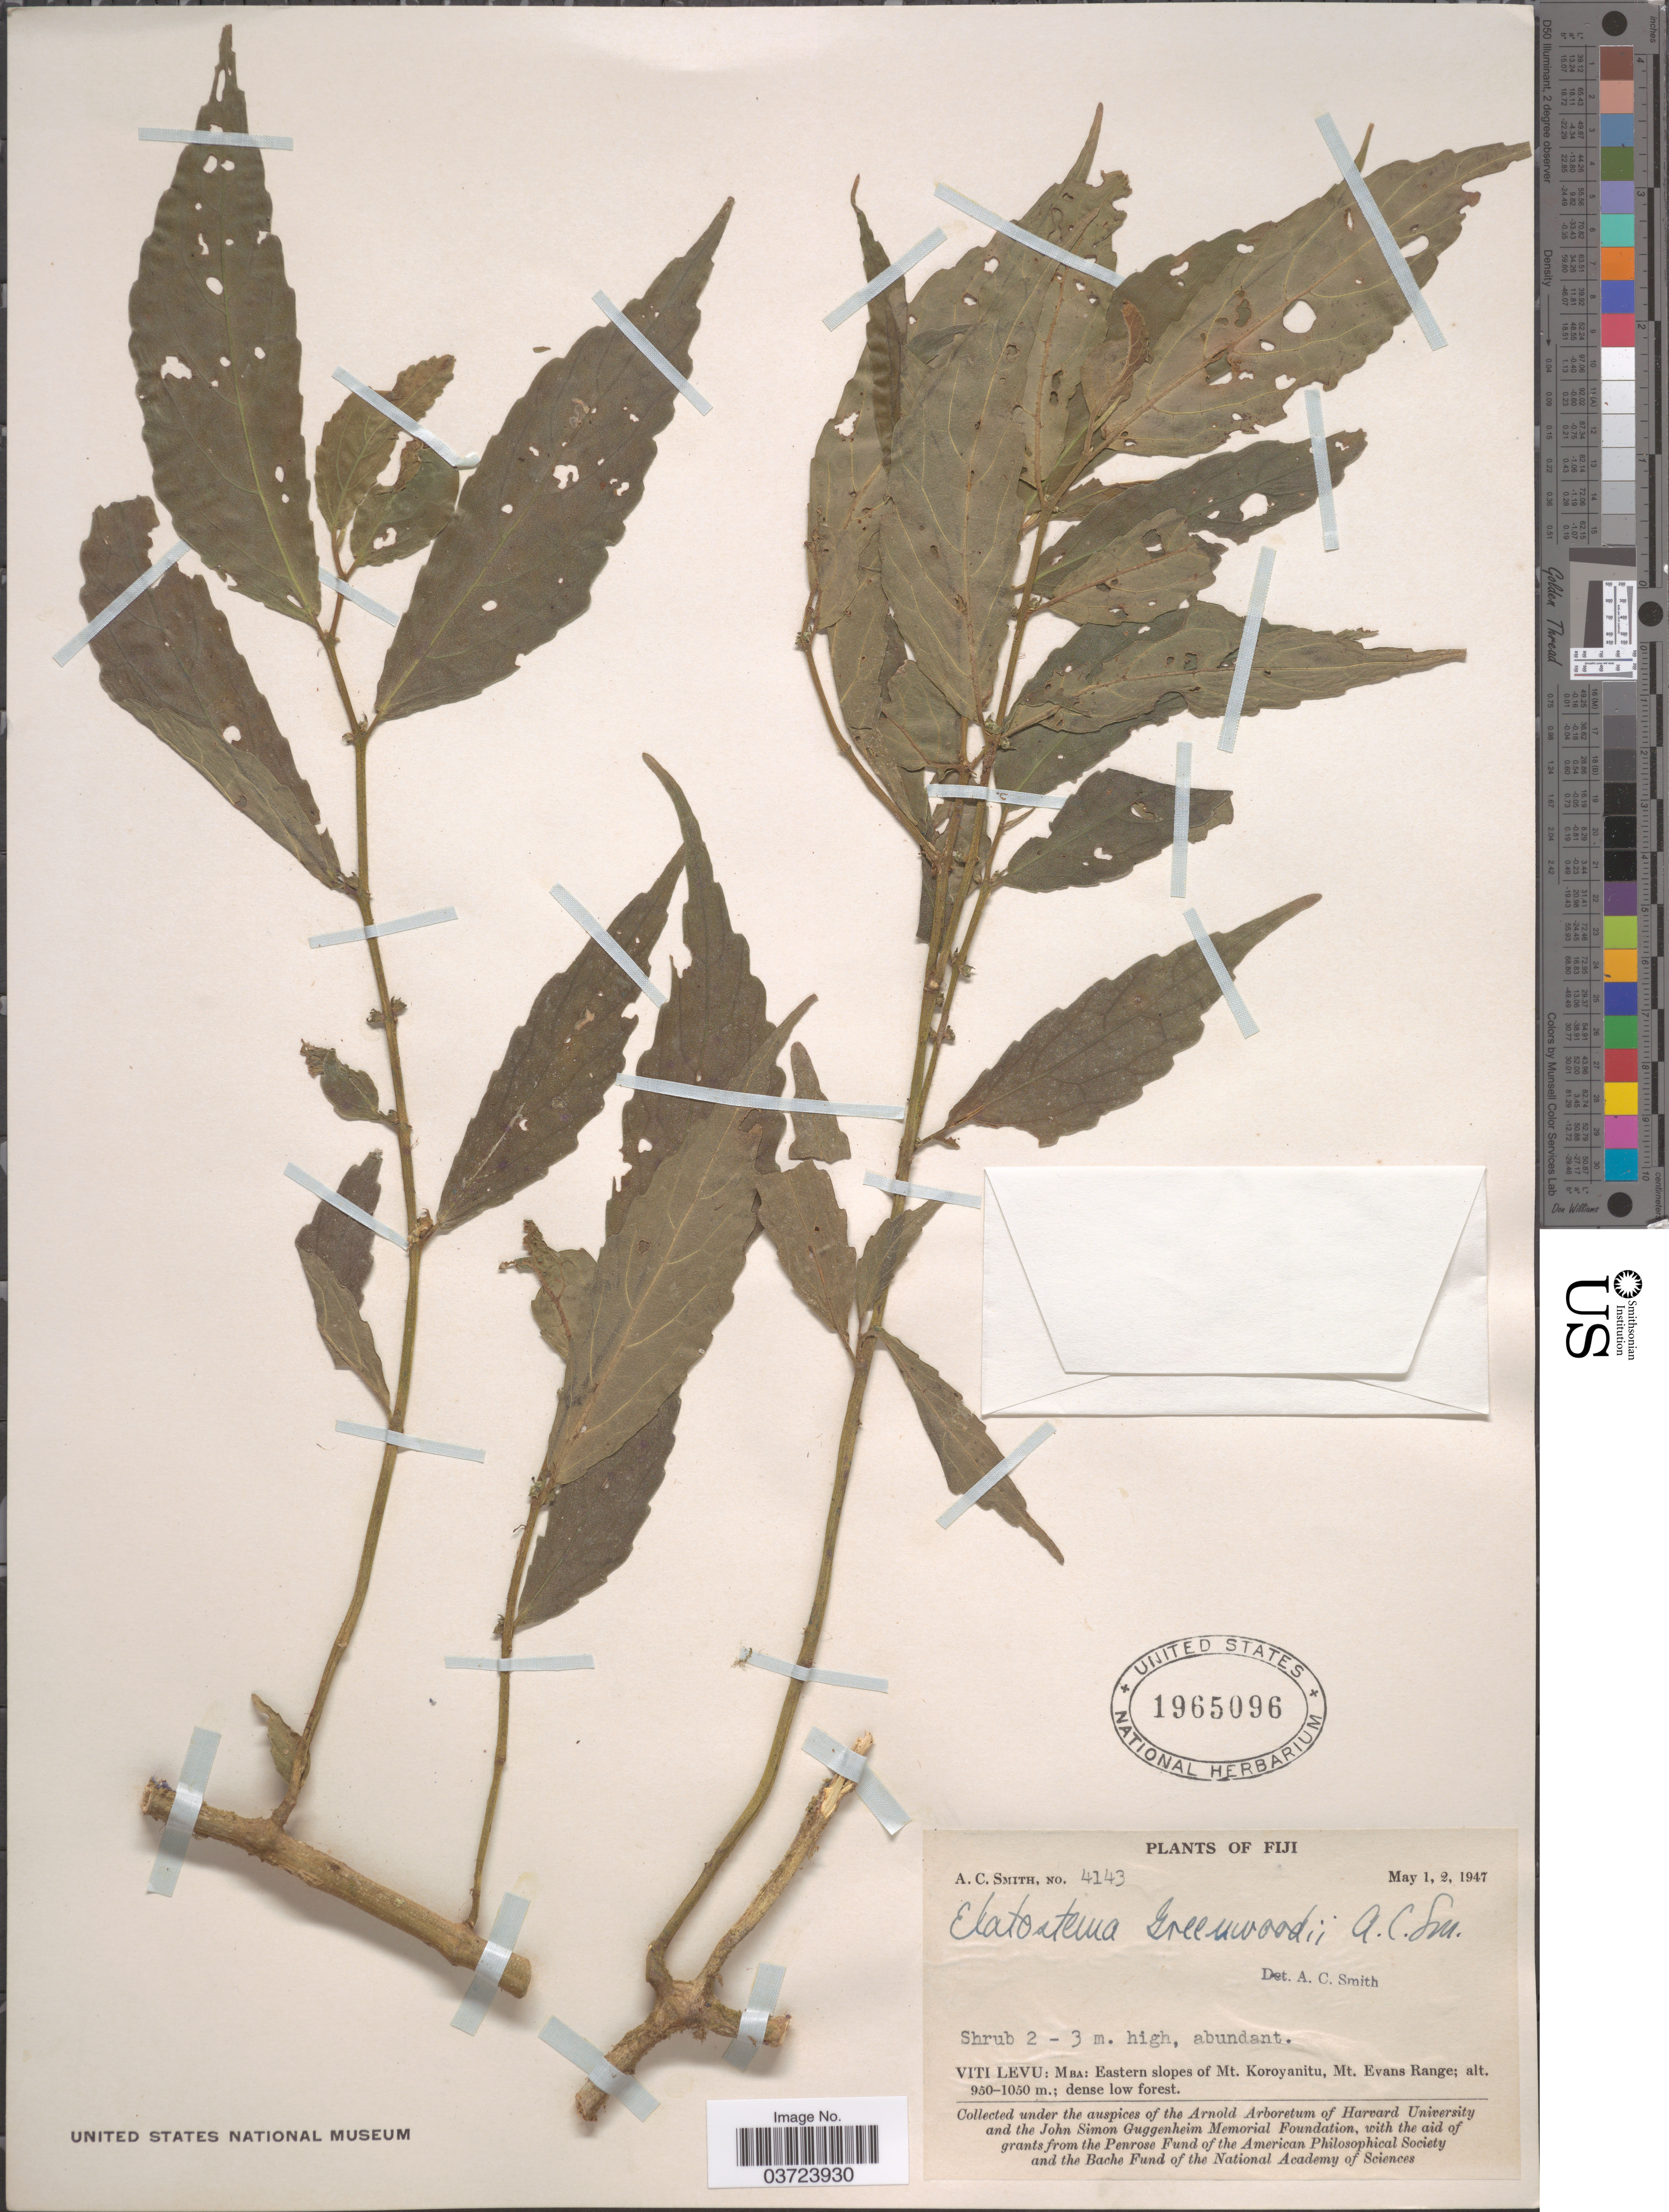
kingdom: Plantae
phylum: Tracheophyta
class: Magnoliopsida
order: Rosales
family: Urticaceae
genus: Elatostema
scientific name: Elatostema greenwoodii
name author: A.C. Sm.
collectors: A. C. Smith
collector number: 4143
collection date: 1947-05-01/1947-05-02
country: Fiji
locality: Viti Levu: Mba: Eastern slopes of Mt. Koroyanitu, Mt. Evans Range.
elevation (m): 950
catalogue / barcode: US 1965096